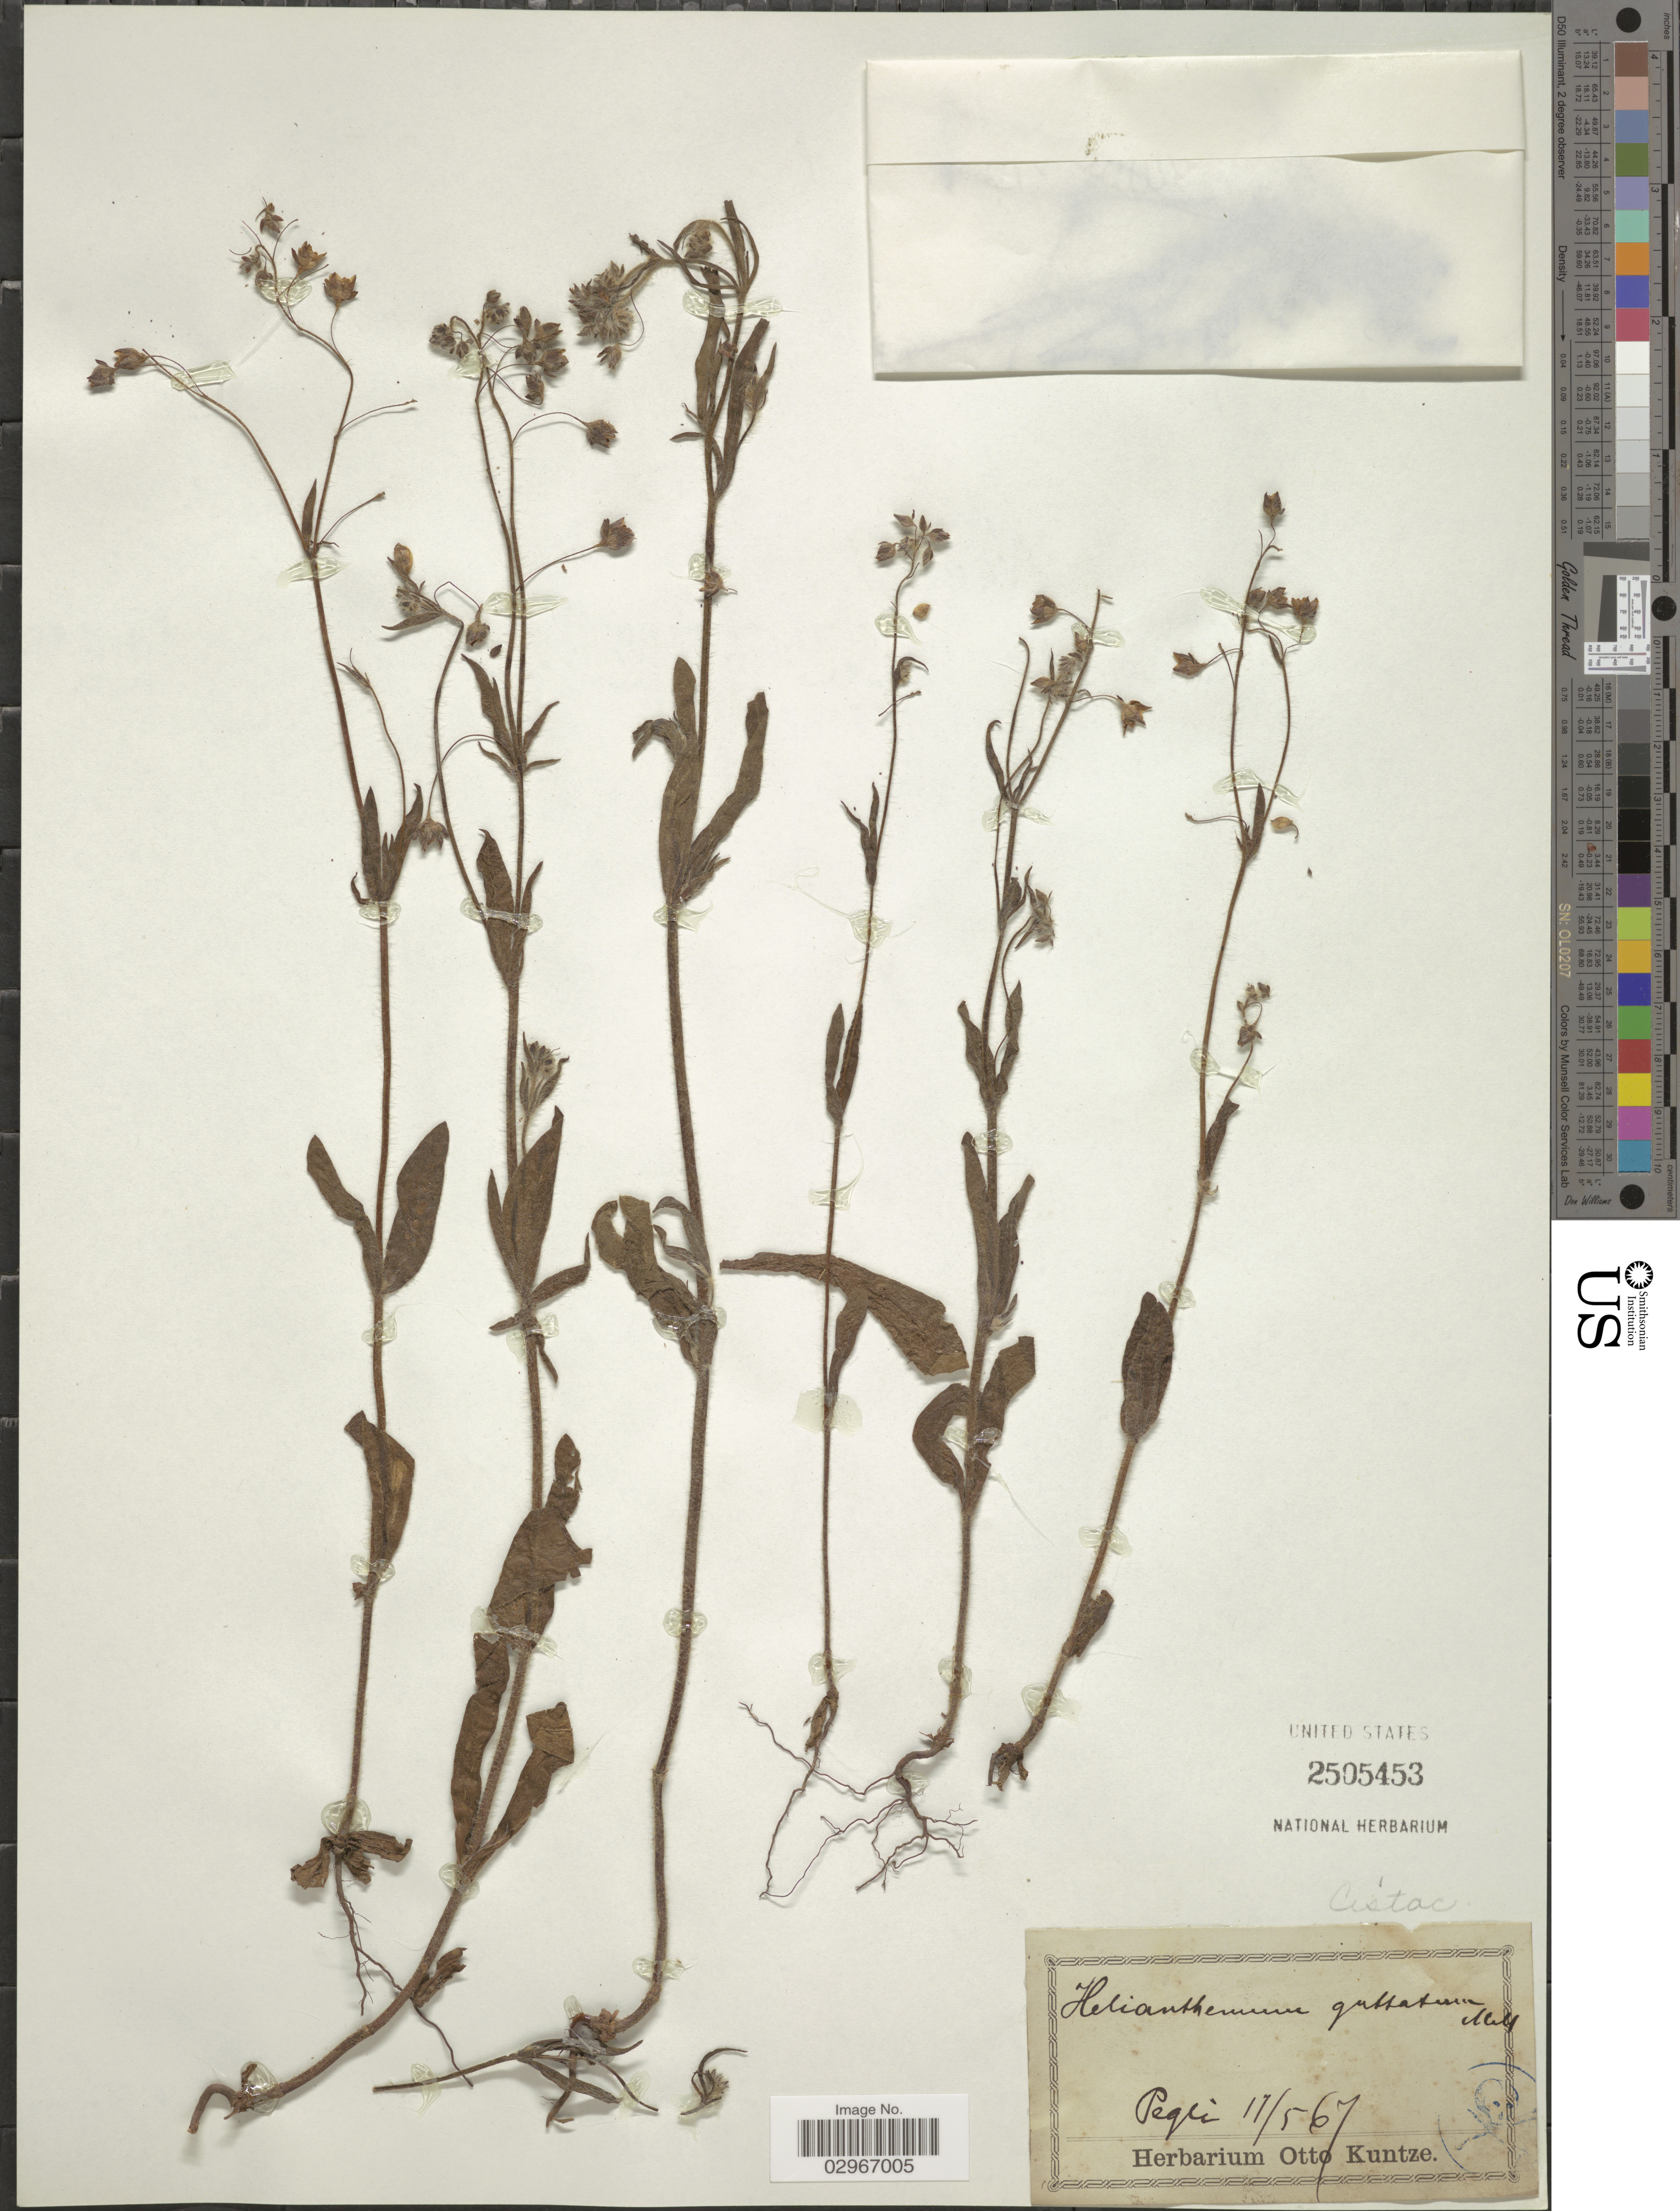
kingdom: Plantae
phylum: Tracheophyta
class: Magnoliopsida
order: Malvales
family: Cistaceae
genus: Helianthemum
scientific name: Helianthemum guttatum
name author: (L.) Mill.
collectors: ex herb. Otto Kuntze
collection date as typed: Transcribed d/m/y: 17/5/67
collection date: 1867-05-17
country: Italy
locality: Pegli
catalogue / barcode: US 2505453